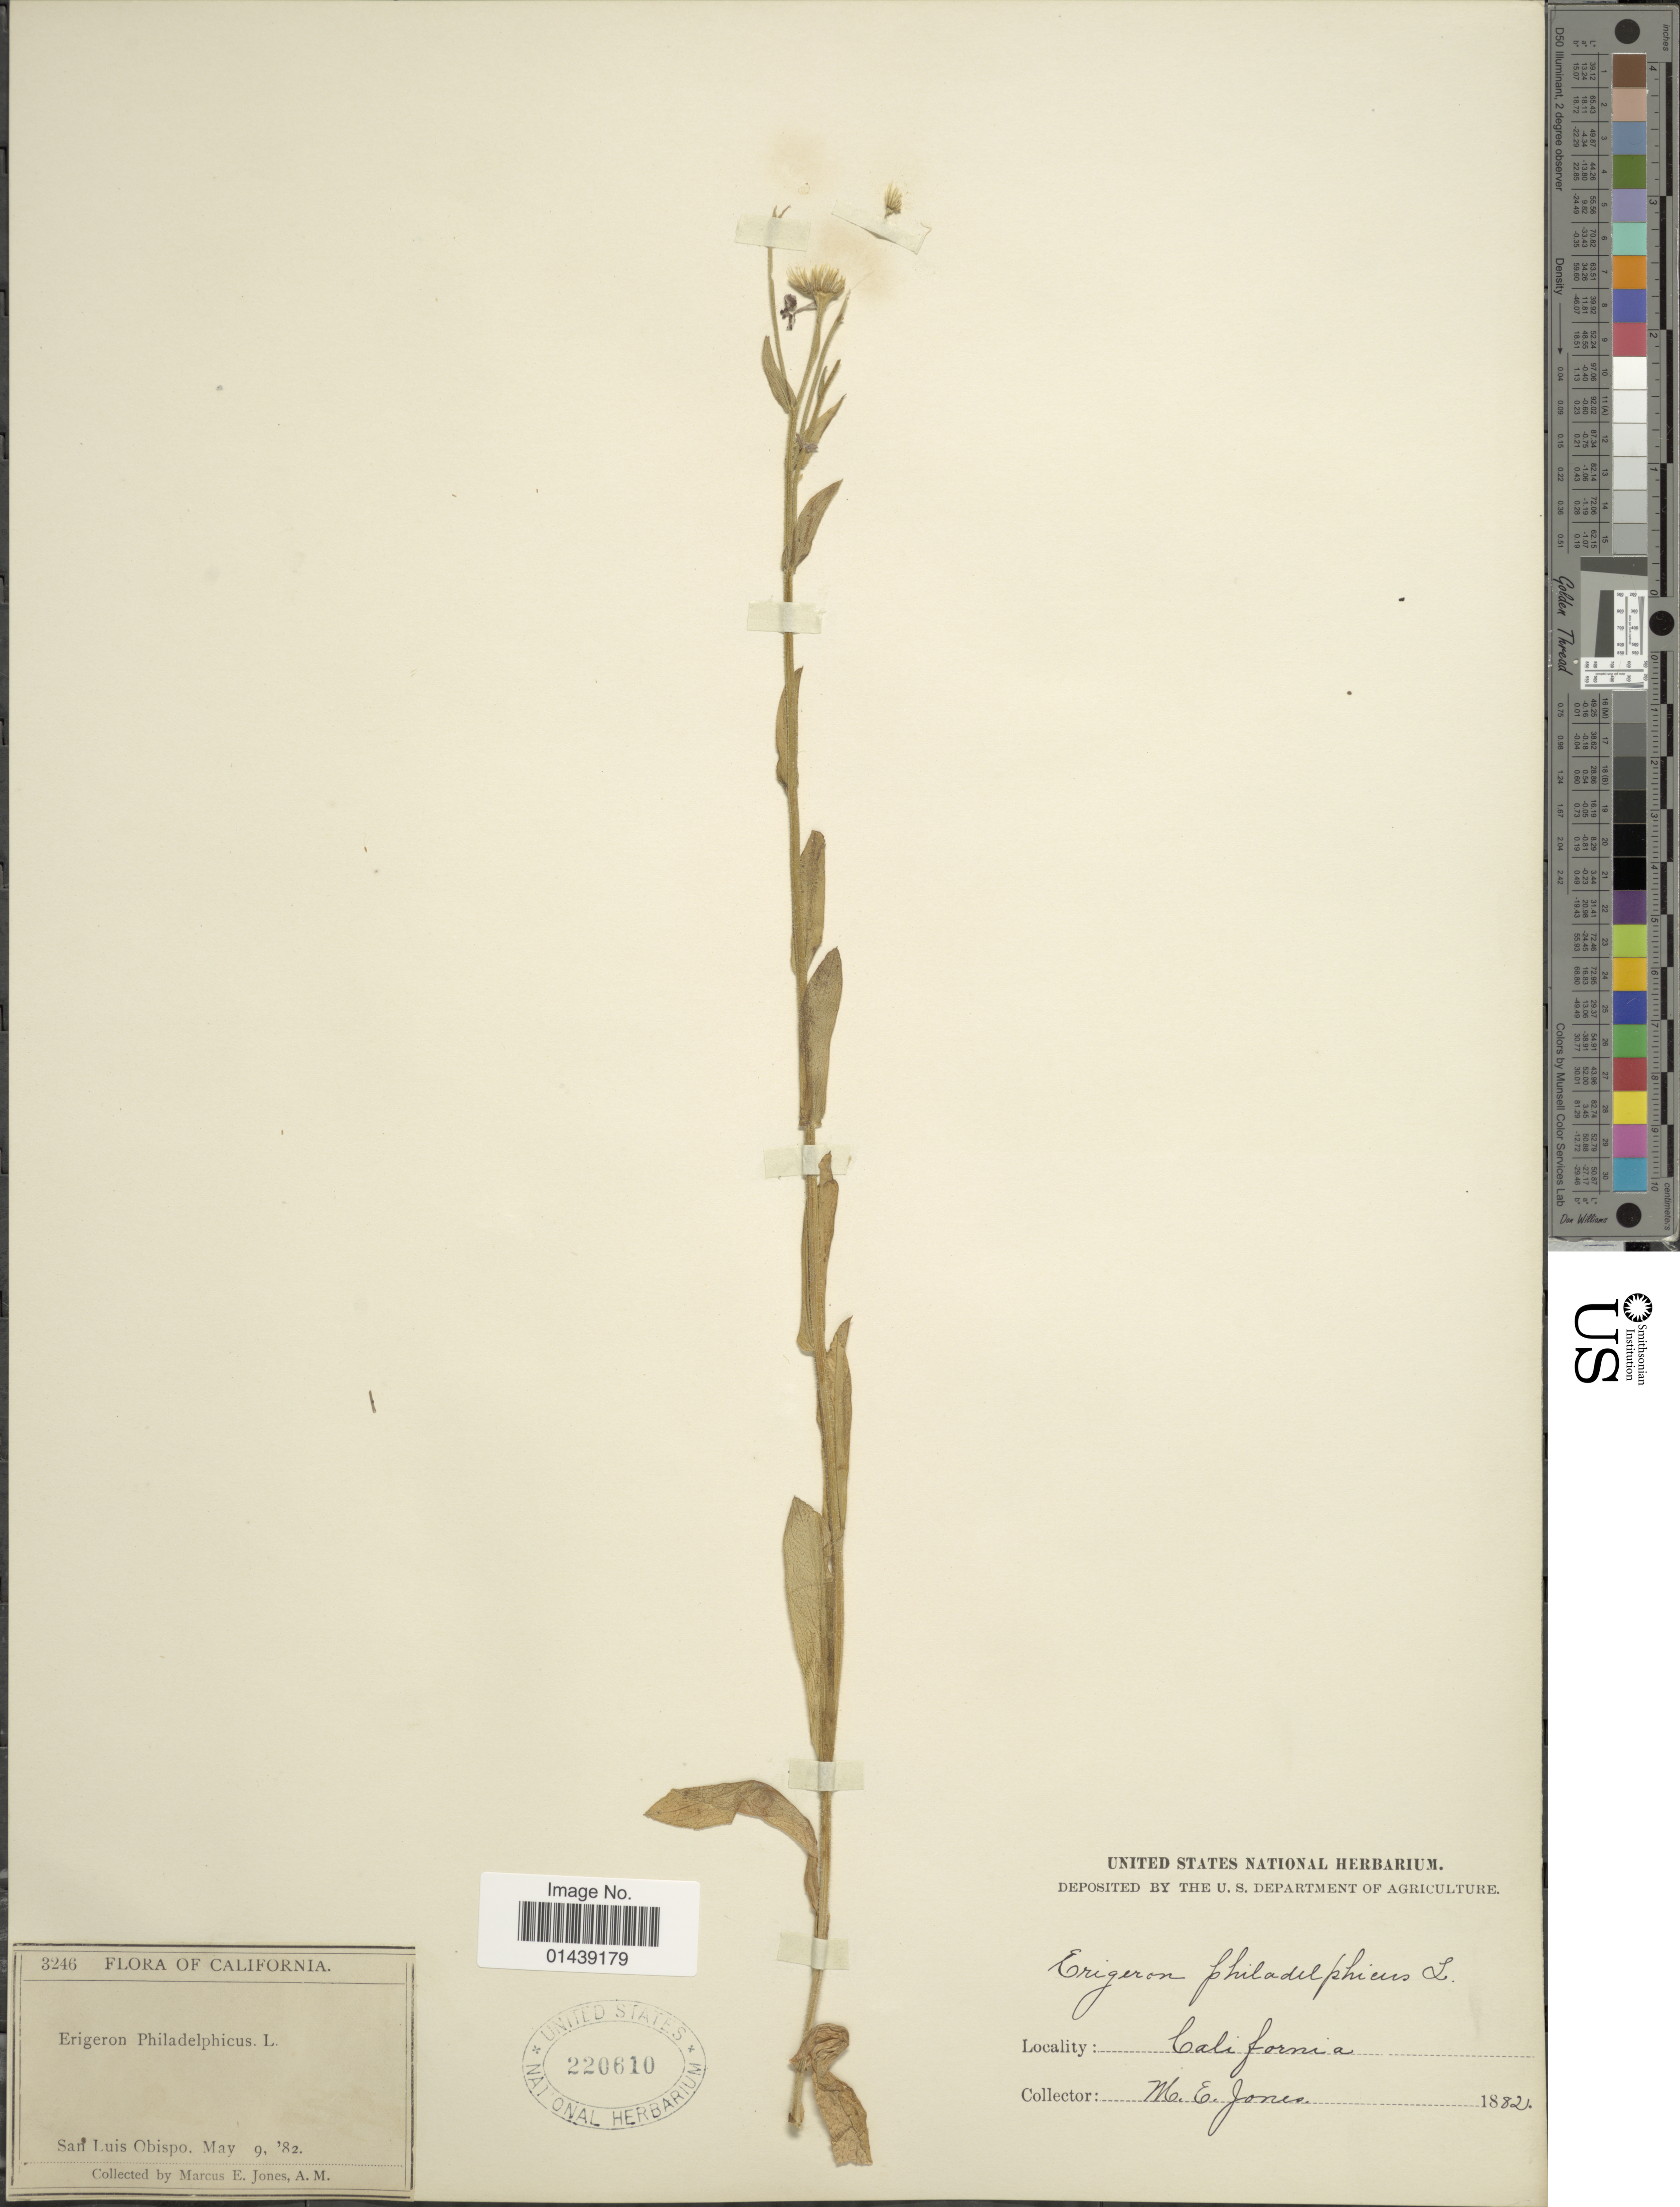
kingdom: Plantae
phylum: Tracheophyta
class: Magnoliopsida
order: Asterales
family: Asteraceae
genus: Erigeron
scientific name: Erigeron philadelphicus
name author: L.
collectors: M. E. Jones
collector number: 3246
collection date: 1882-05-08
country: United States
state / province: California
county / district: San Luis Obispo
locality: San Luis Obispo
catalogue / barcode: US 220610